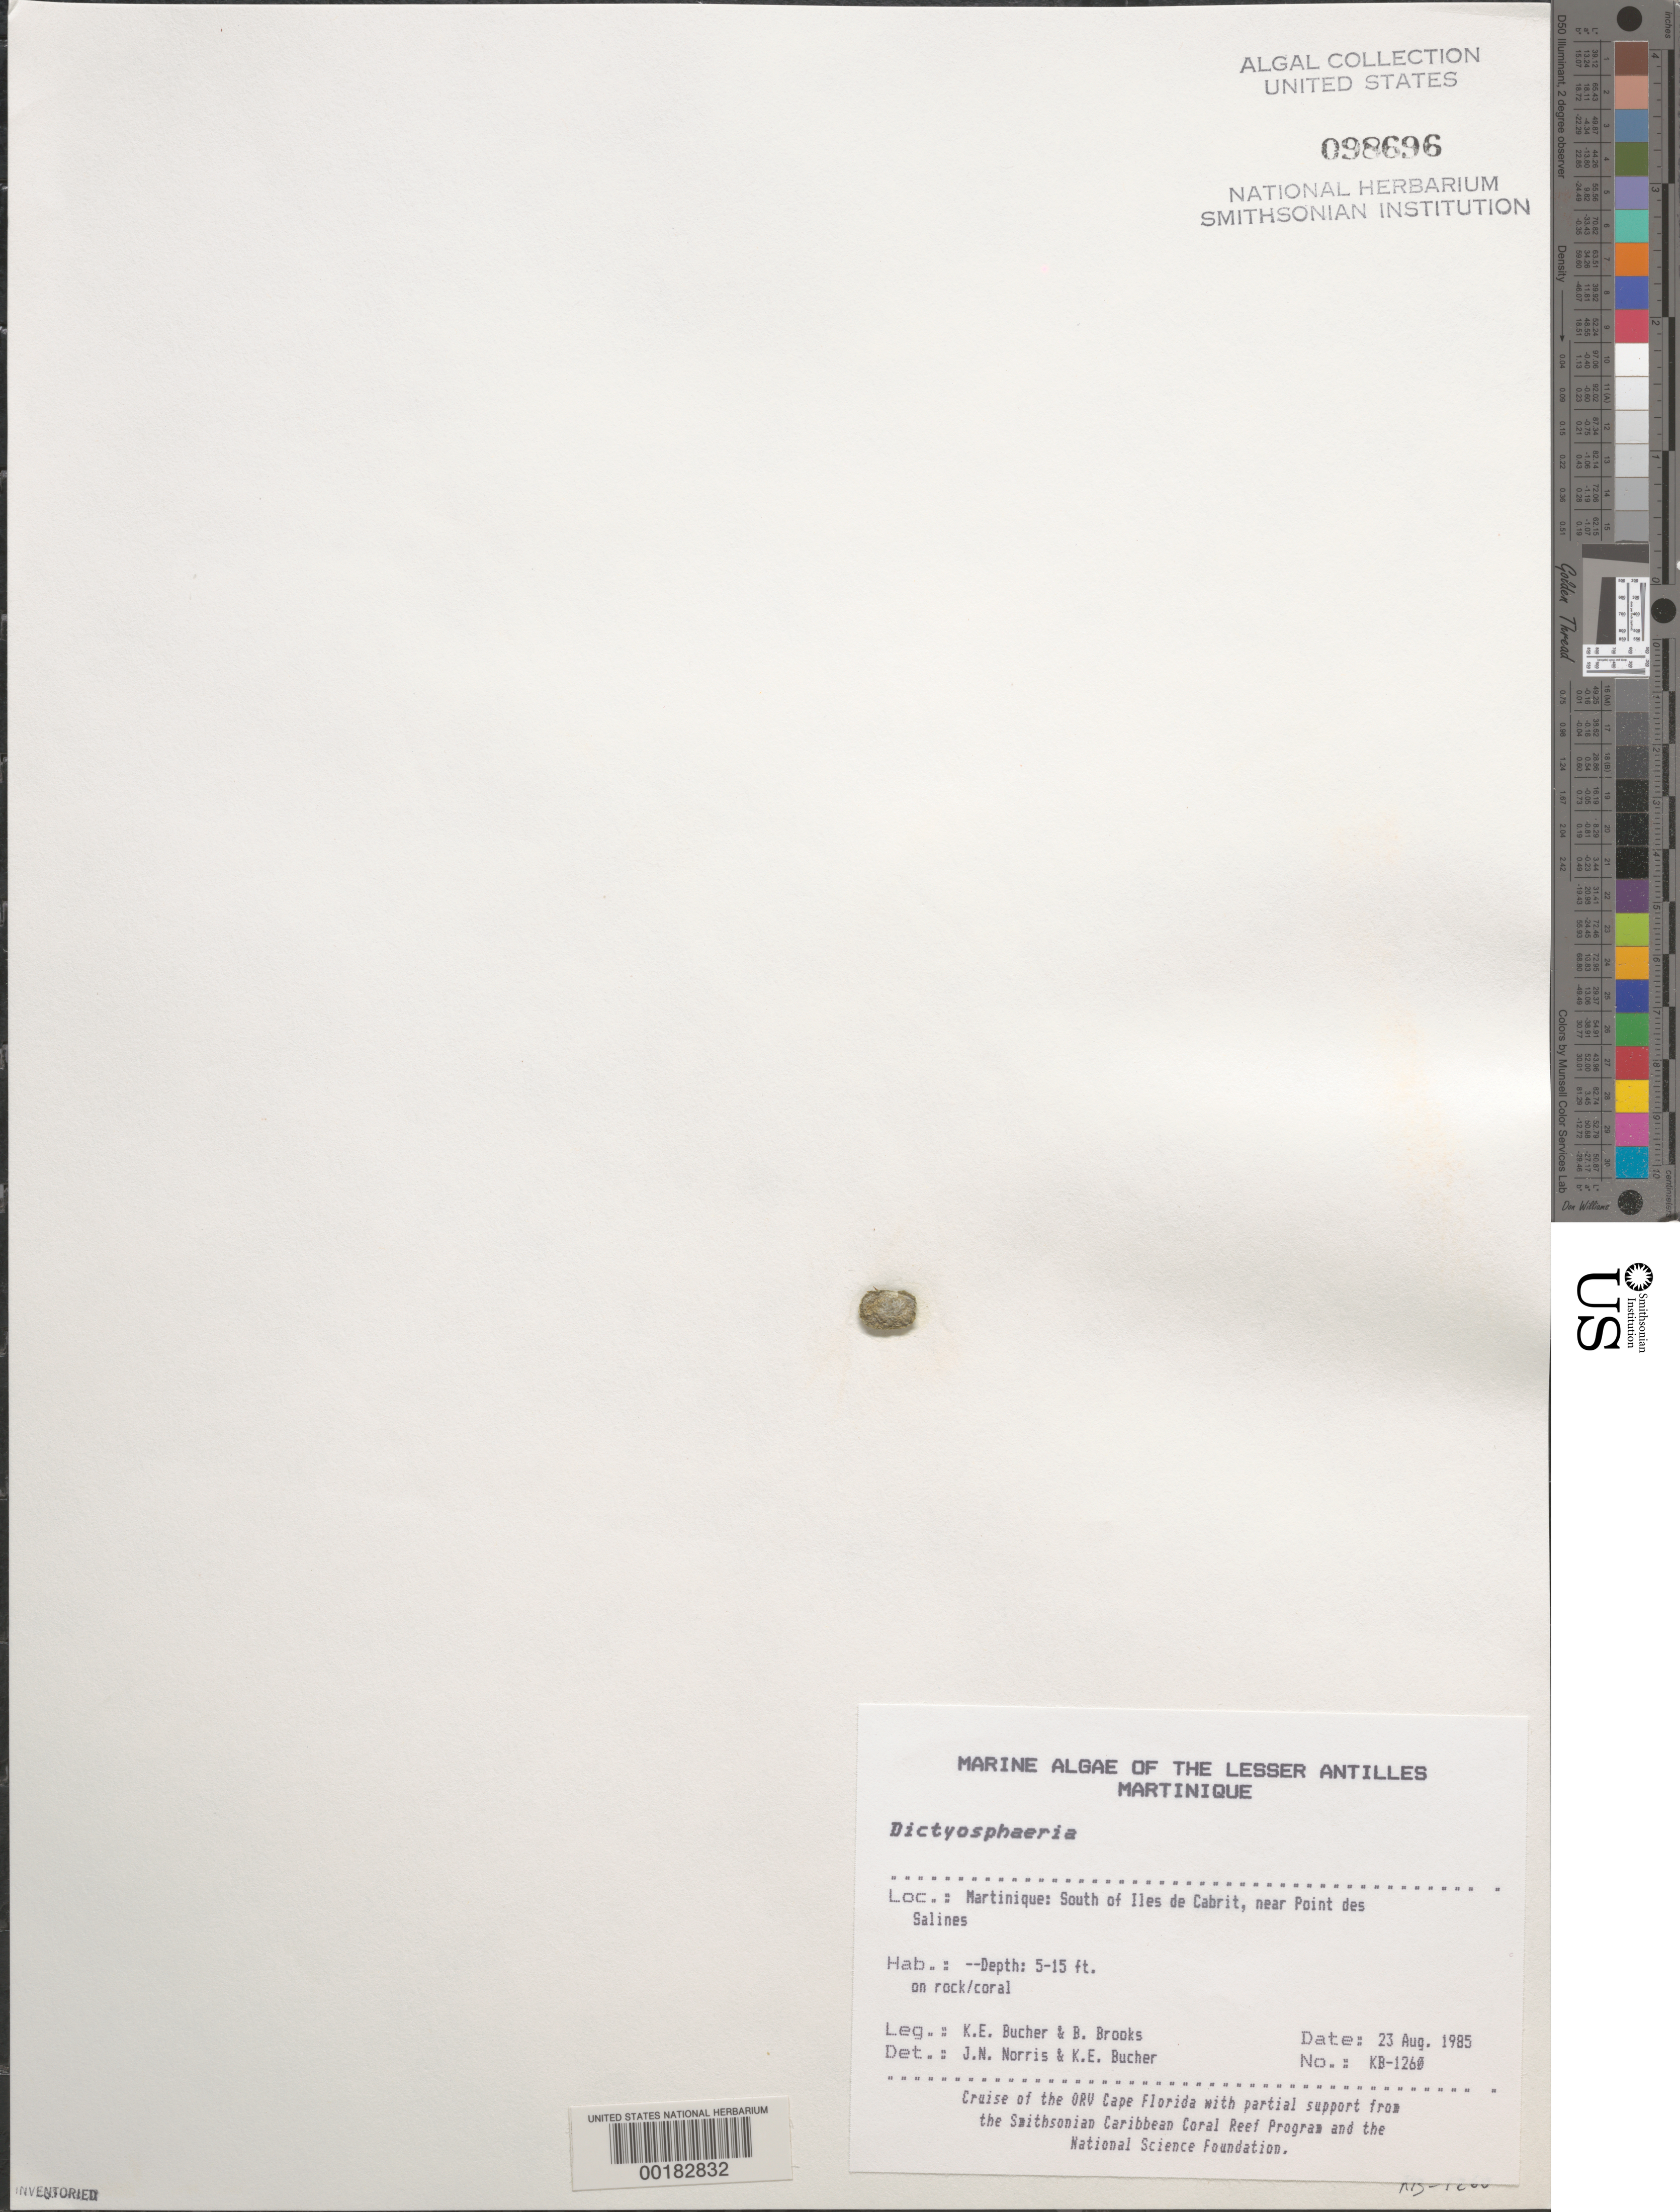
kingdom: Plantae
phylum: Chlorophyta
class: Ulvophyceae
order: Siphonocladales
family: Siphonocladaceae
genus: Dictyosphaeria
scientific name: Dictyosphaeria sp.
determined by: Norris, J. N.; Bucher, K. E.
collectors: K. E. Bucher & B. Brooks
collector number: Kb-1260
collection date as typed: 23 Aug 1985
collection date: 1985-08-23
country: Martinique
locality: South of Iles de Cabrit, near Pointe de Salines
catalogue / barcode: US 98696